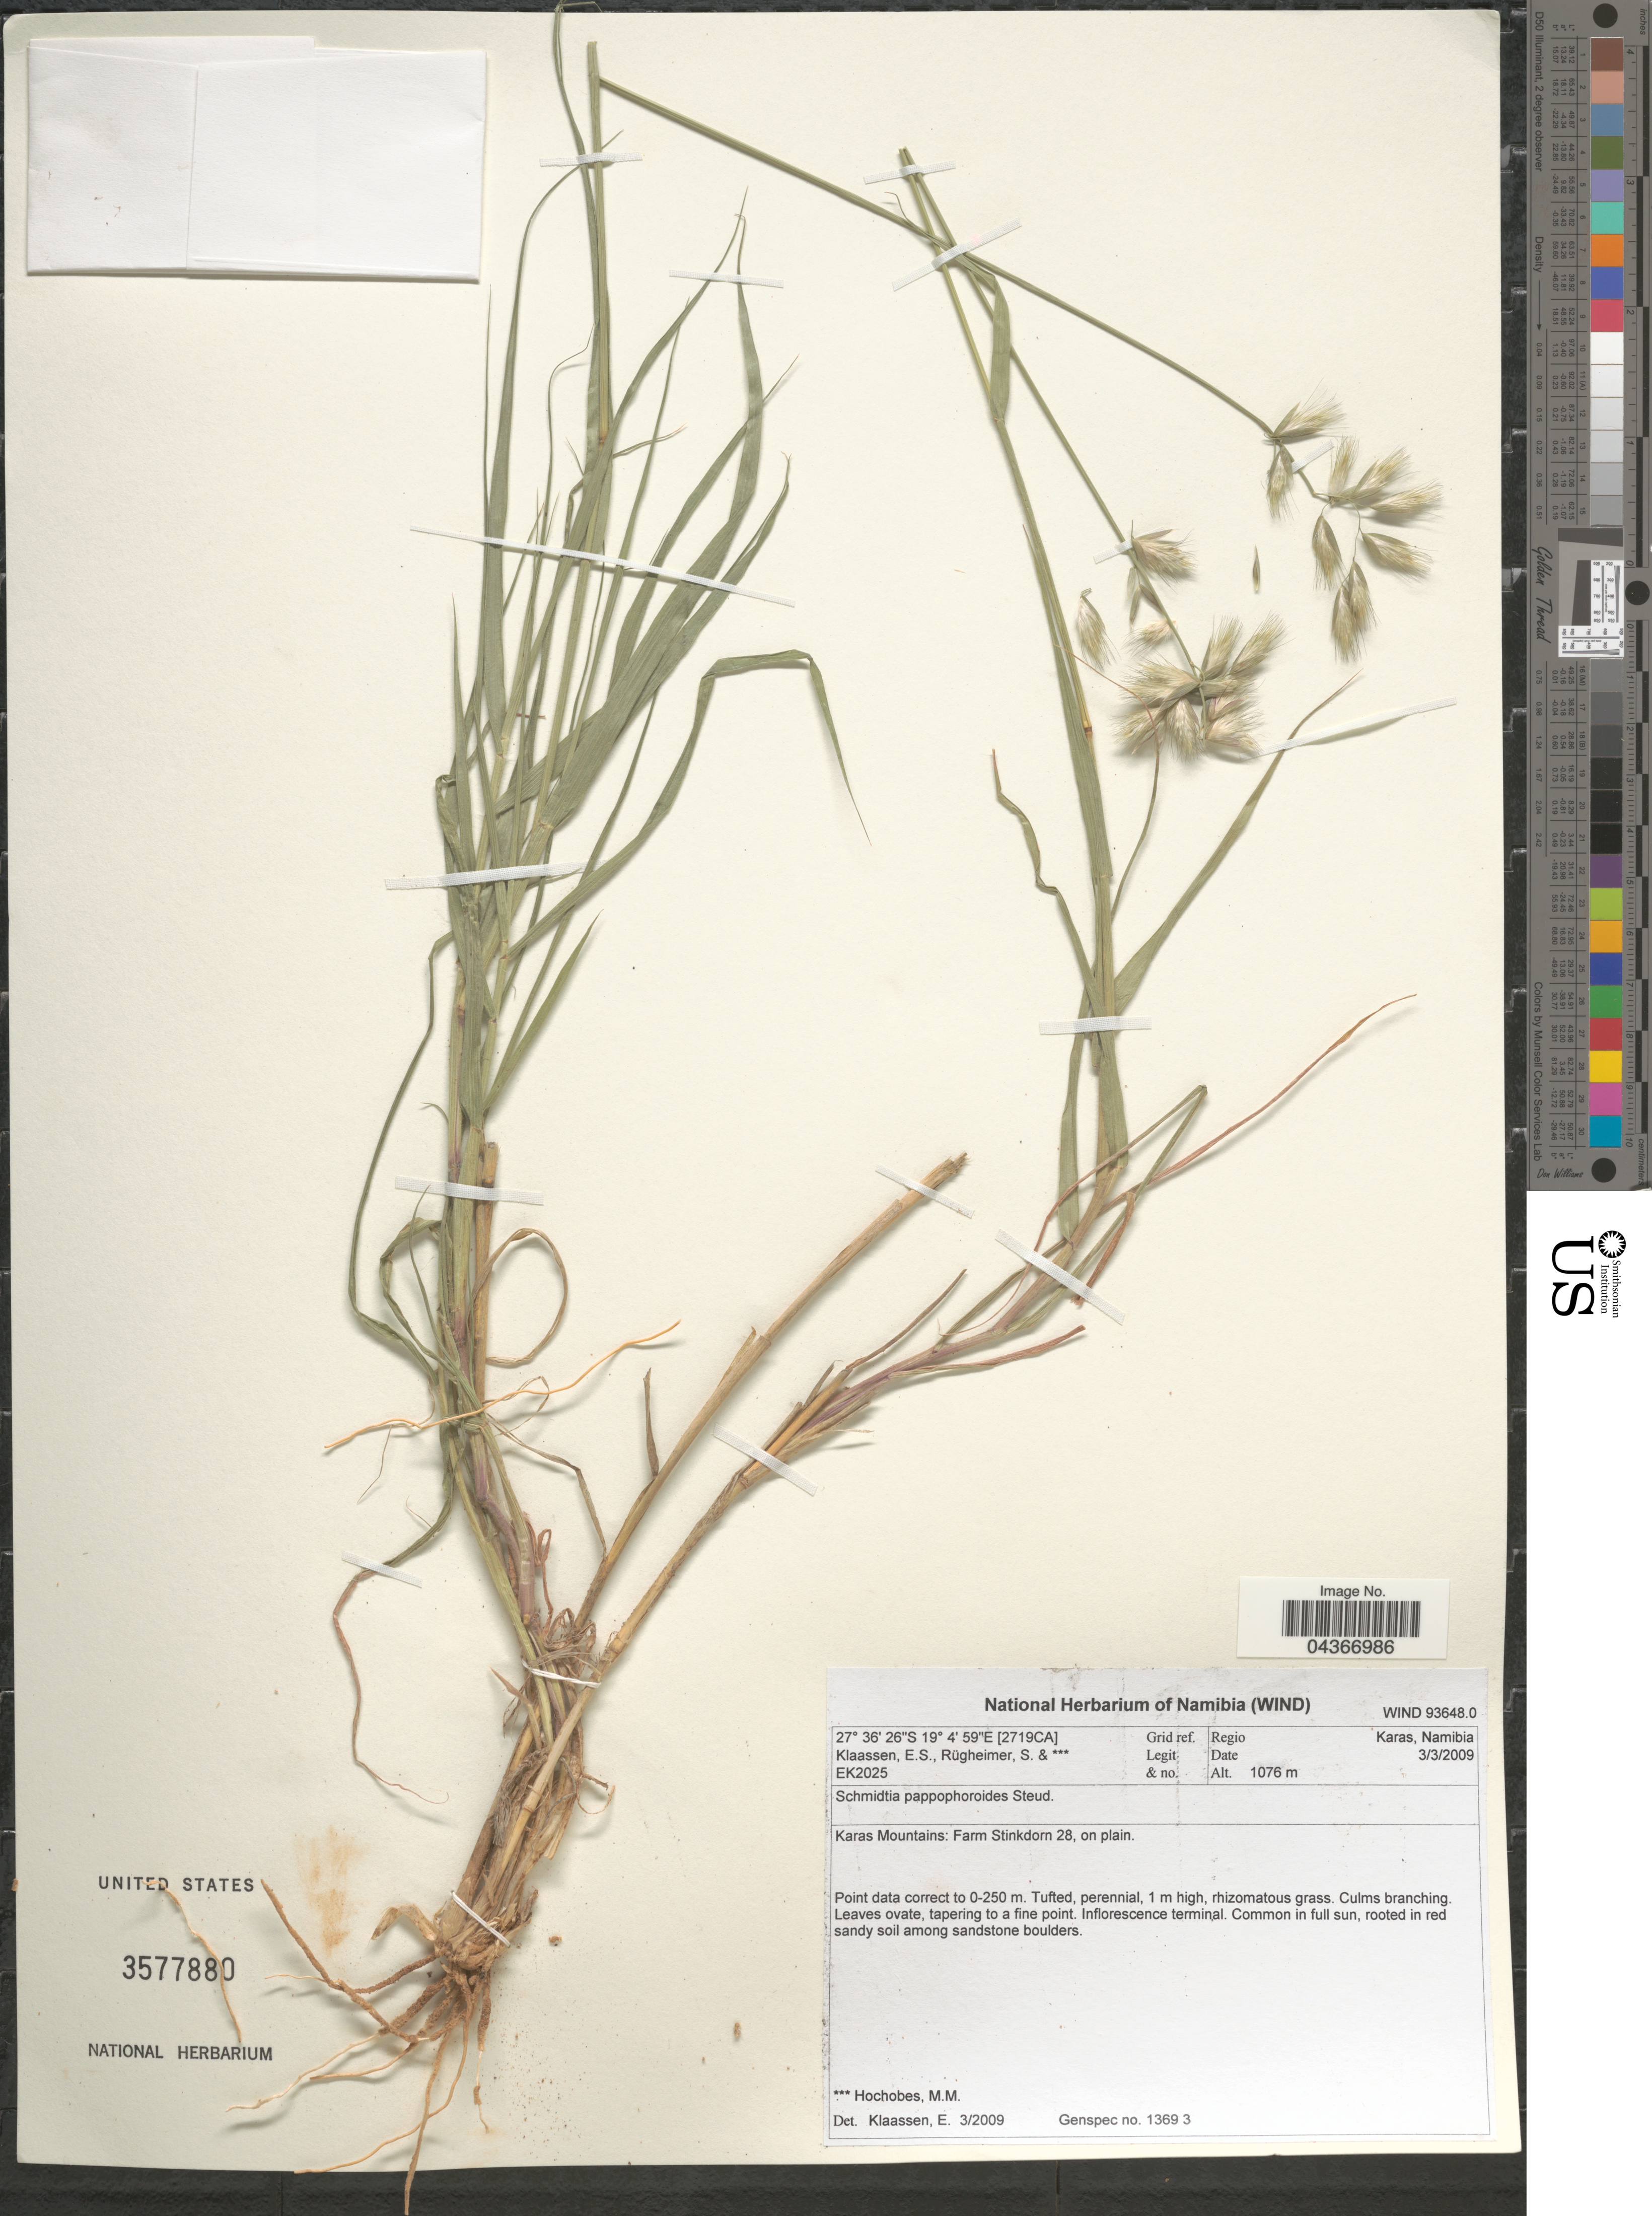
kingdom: Plantae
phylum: Tracheophyta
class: Liliopsida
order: Poales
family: Poaceae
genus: Schmidtia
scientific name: Schmidtia pappophoroides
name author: Steud. ex J.A. Schmidt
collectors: E. S. Klaassen, S. Rugheimer & M. Hochobes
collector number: EK2025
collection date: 2009-03-03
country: Namibia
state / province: Karas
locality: Grid ref. [2719CA]. Regio Karas. Karas Mountains: Farm Stinkdorn 28, on plain.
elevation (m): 1076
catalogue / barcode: US 3577880